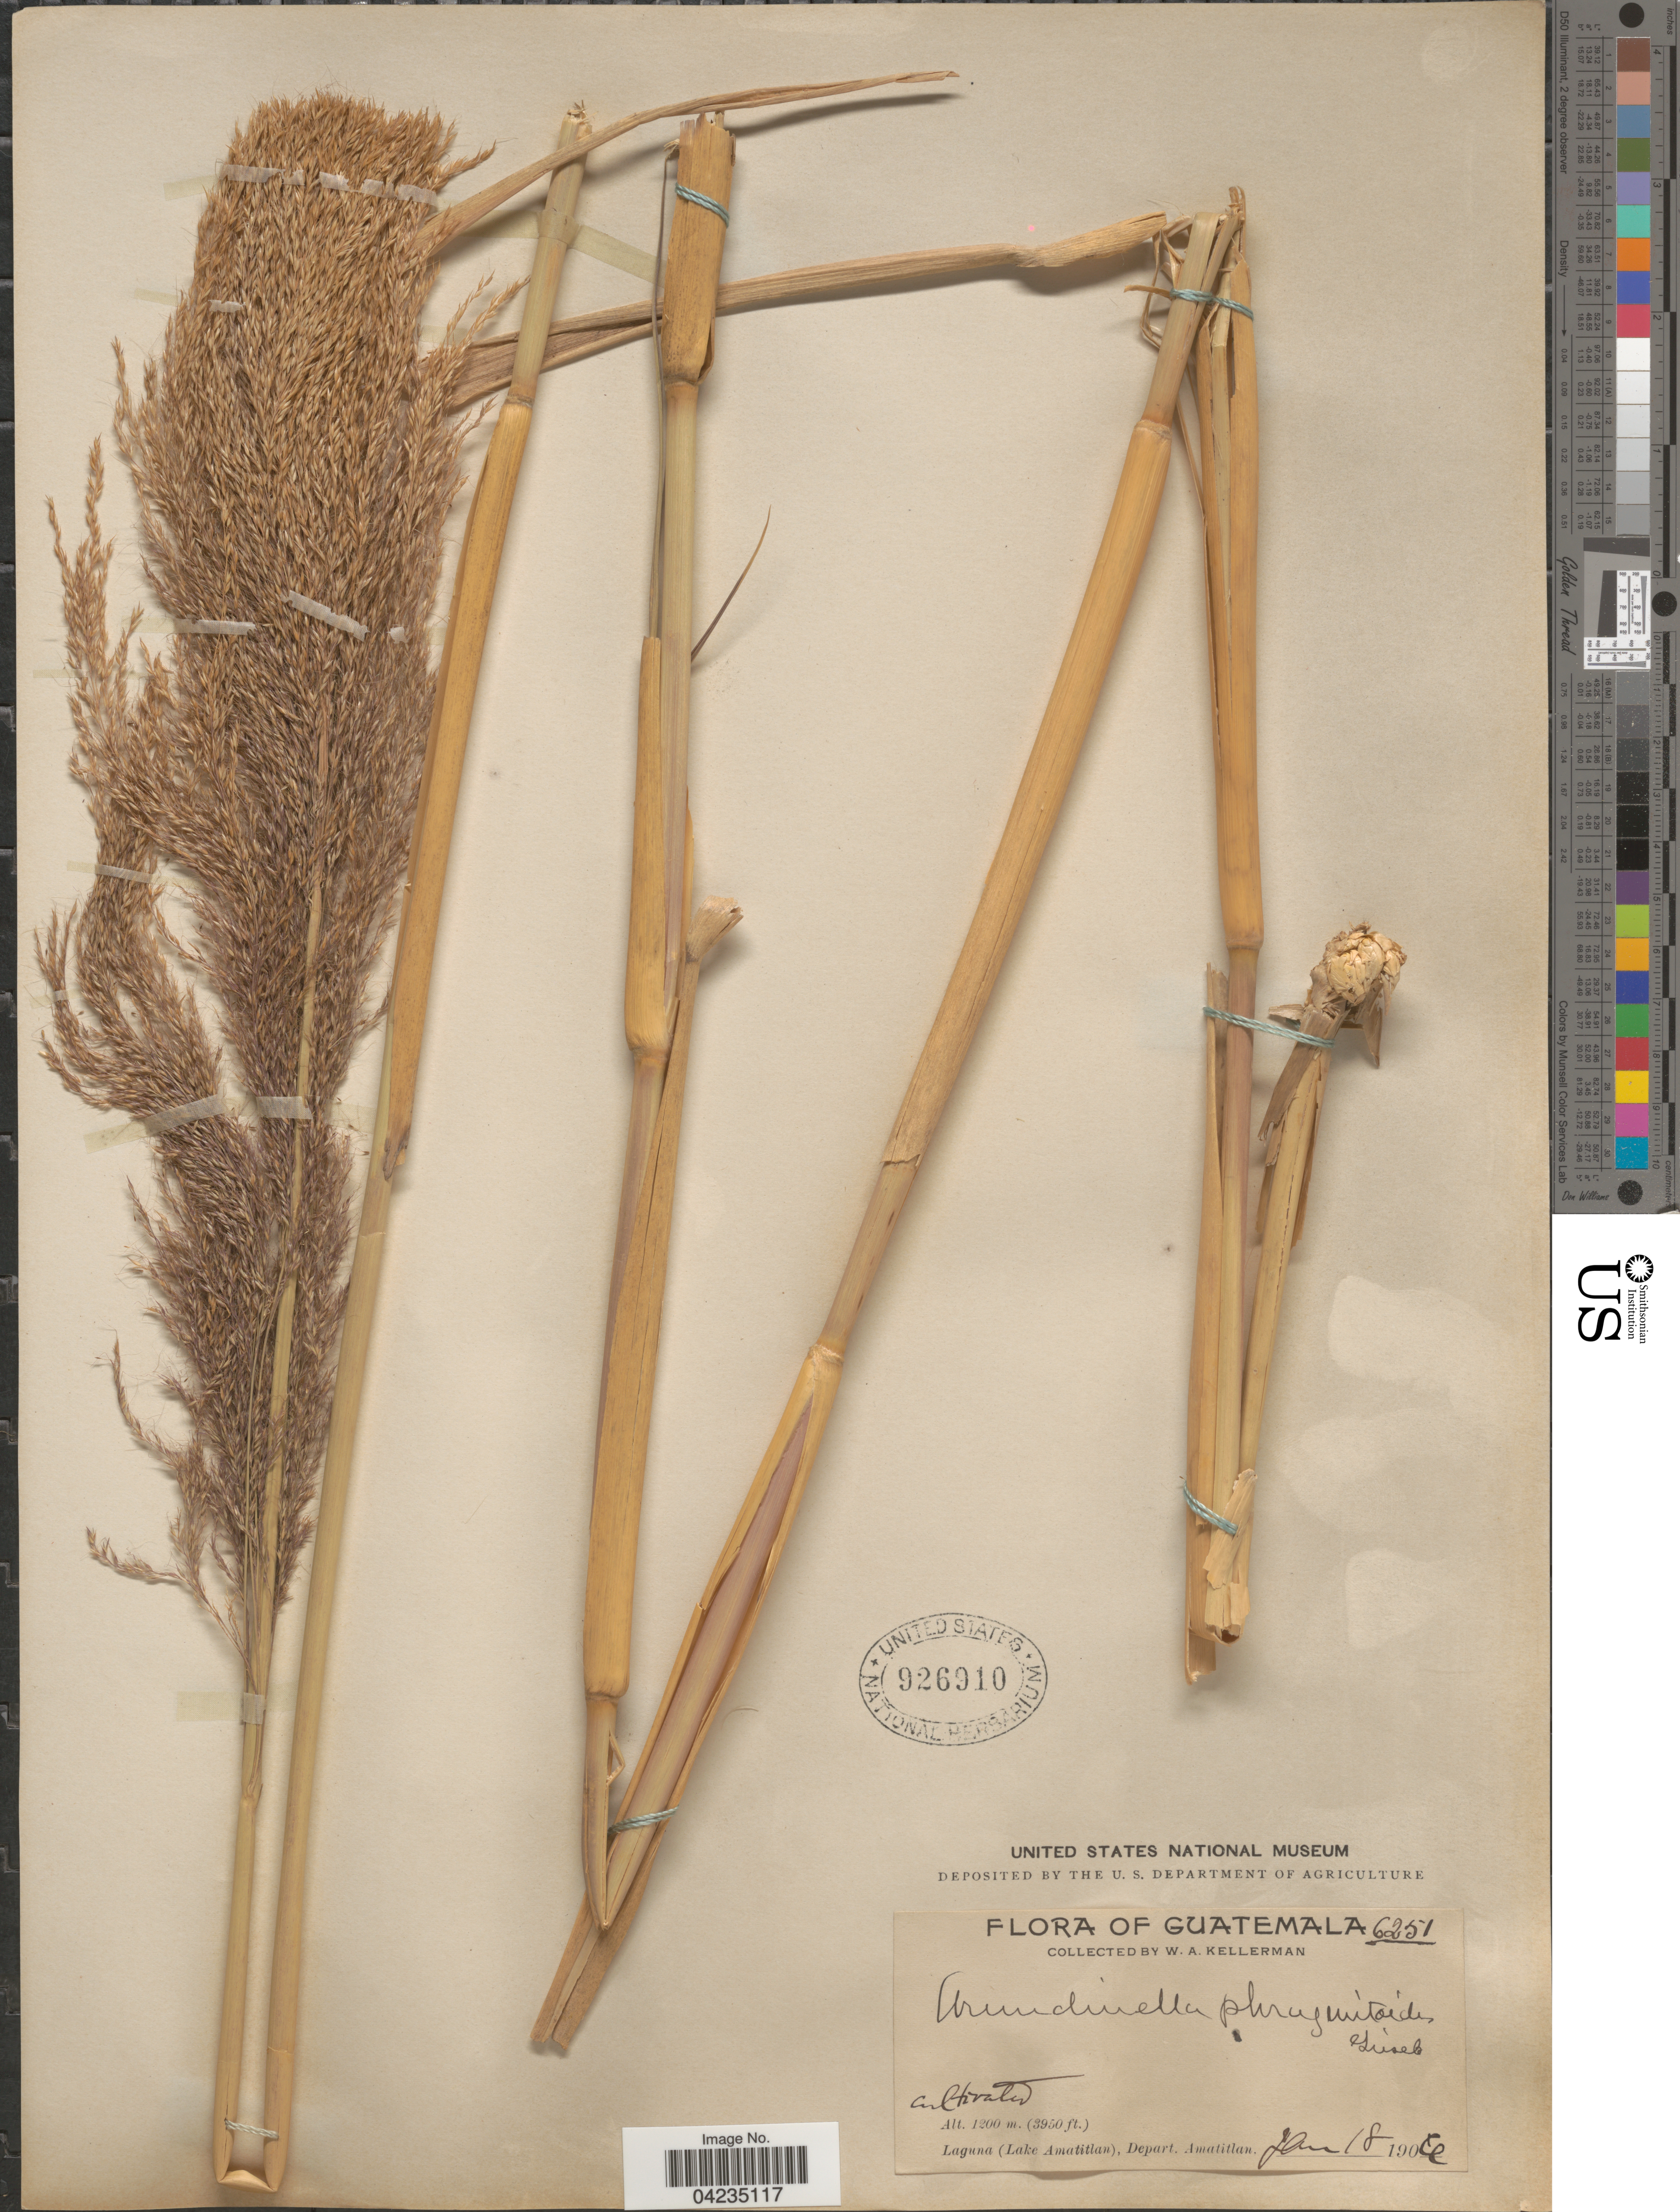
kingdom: Plantae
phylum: Tracheophyta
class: Liliopsida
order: Poales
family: Poaceae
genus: Arundinella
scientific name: Arundinella deppeana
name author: Nees ex Steud.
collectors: W. Kellerman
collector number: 6251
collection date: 1906-01-18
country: Guatemala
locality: Laguna (Lake Amatitlan), Depart. Amatitlan.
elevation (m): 1200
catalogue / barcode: US 926910